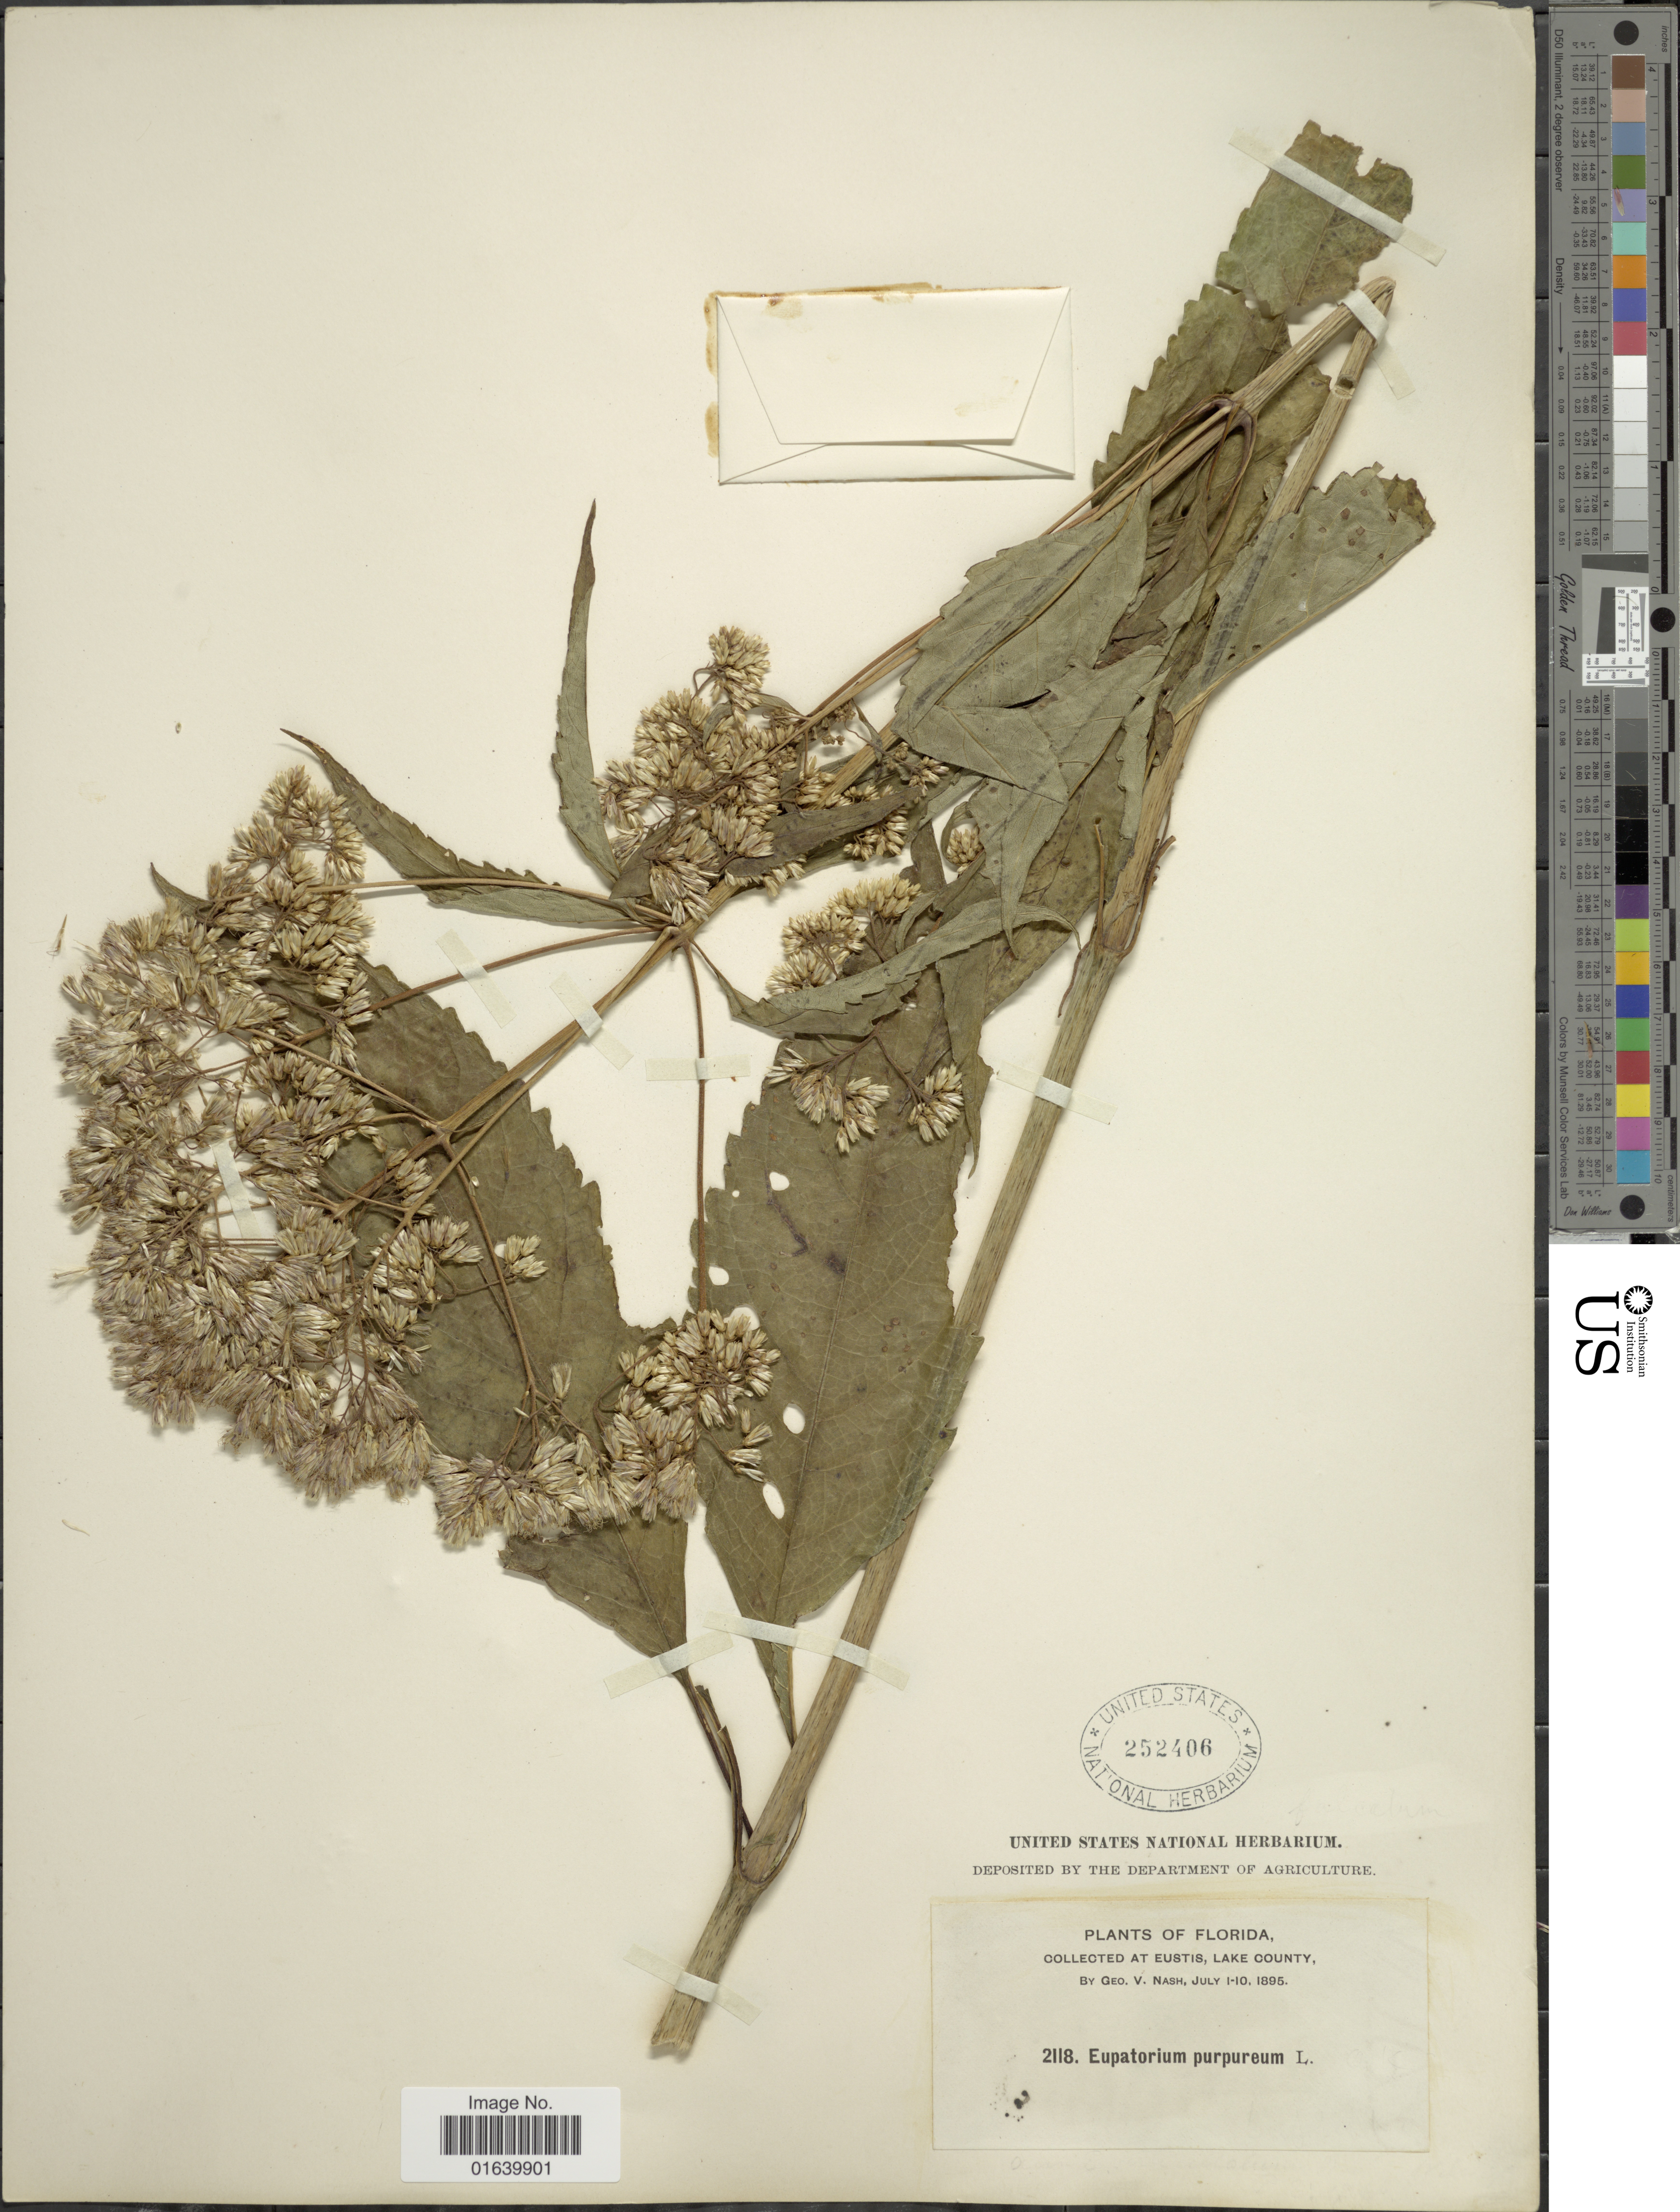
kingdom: Plantae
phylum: Tracheophyta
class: Magnoliopsida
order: Asterales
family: Asteraceae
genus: Eupatorium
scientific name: Eupatorium purpureum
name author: (L.) E.E. Lamont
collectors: G. V. Nash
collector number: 2118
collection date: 1895-07-01/1895-08-10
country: United States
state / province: Florida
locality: Florida, at Eustis, Lake County.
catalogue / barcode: US 252406